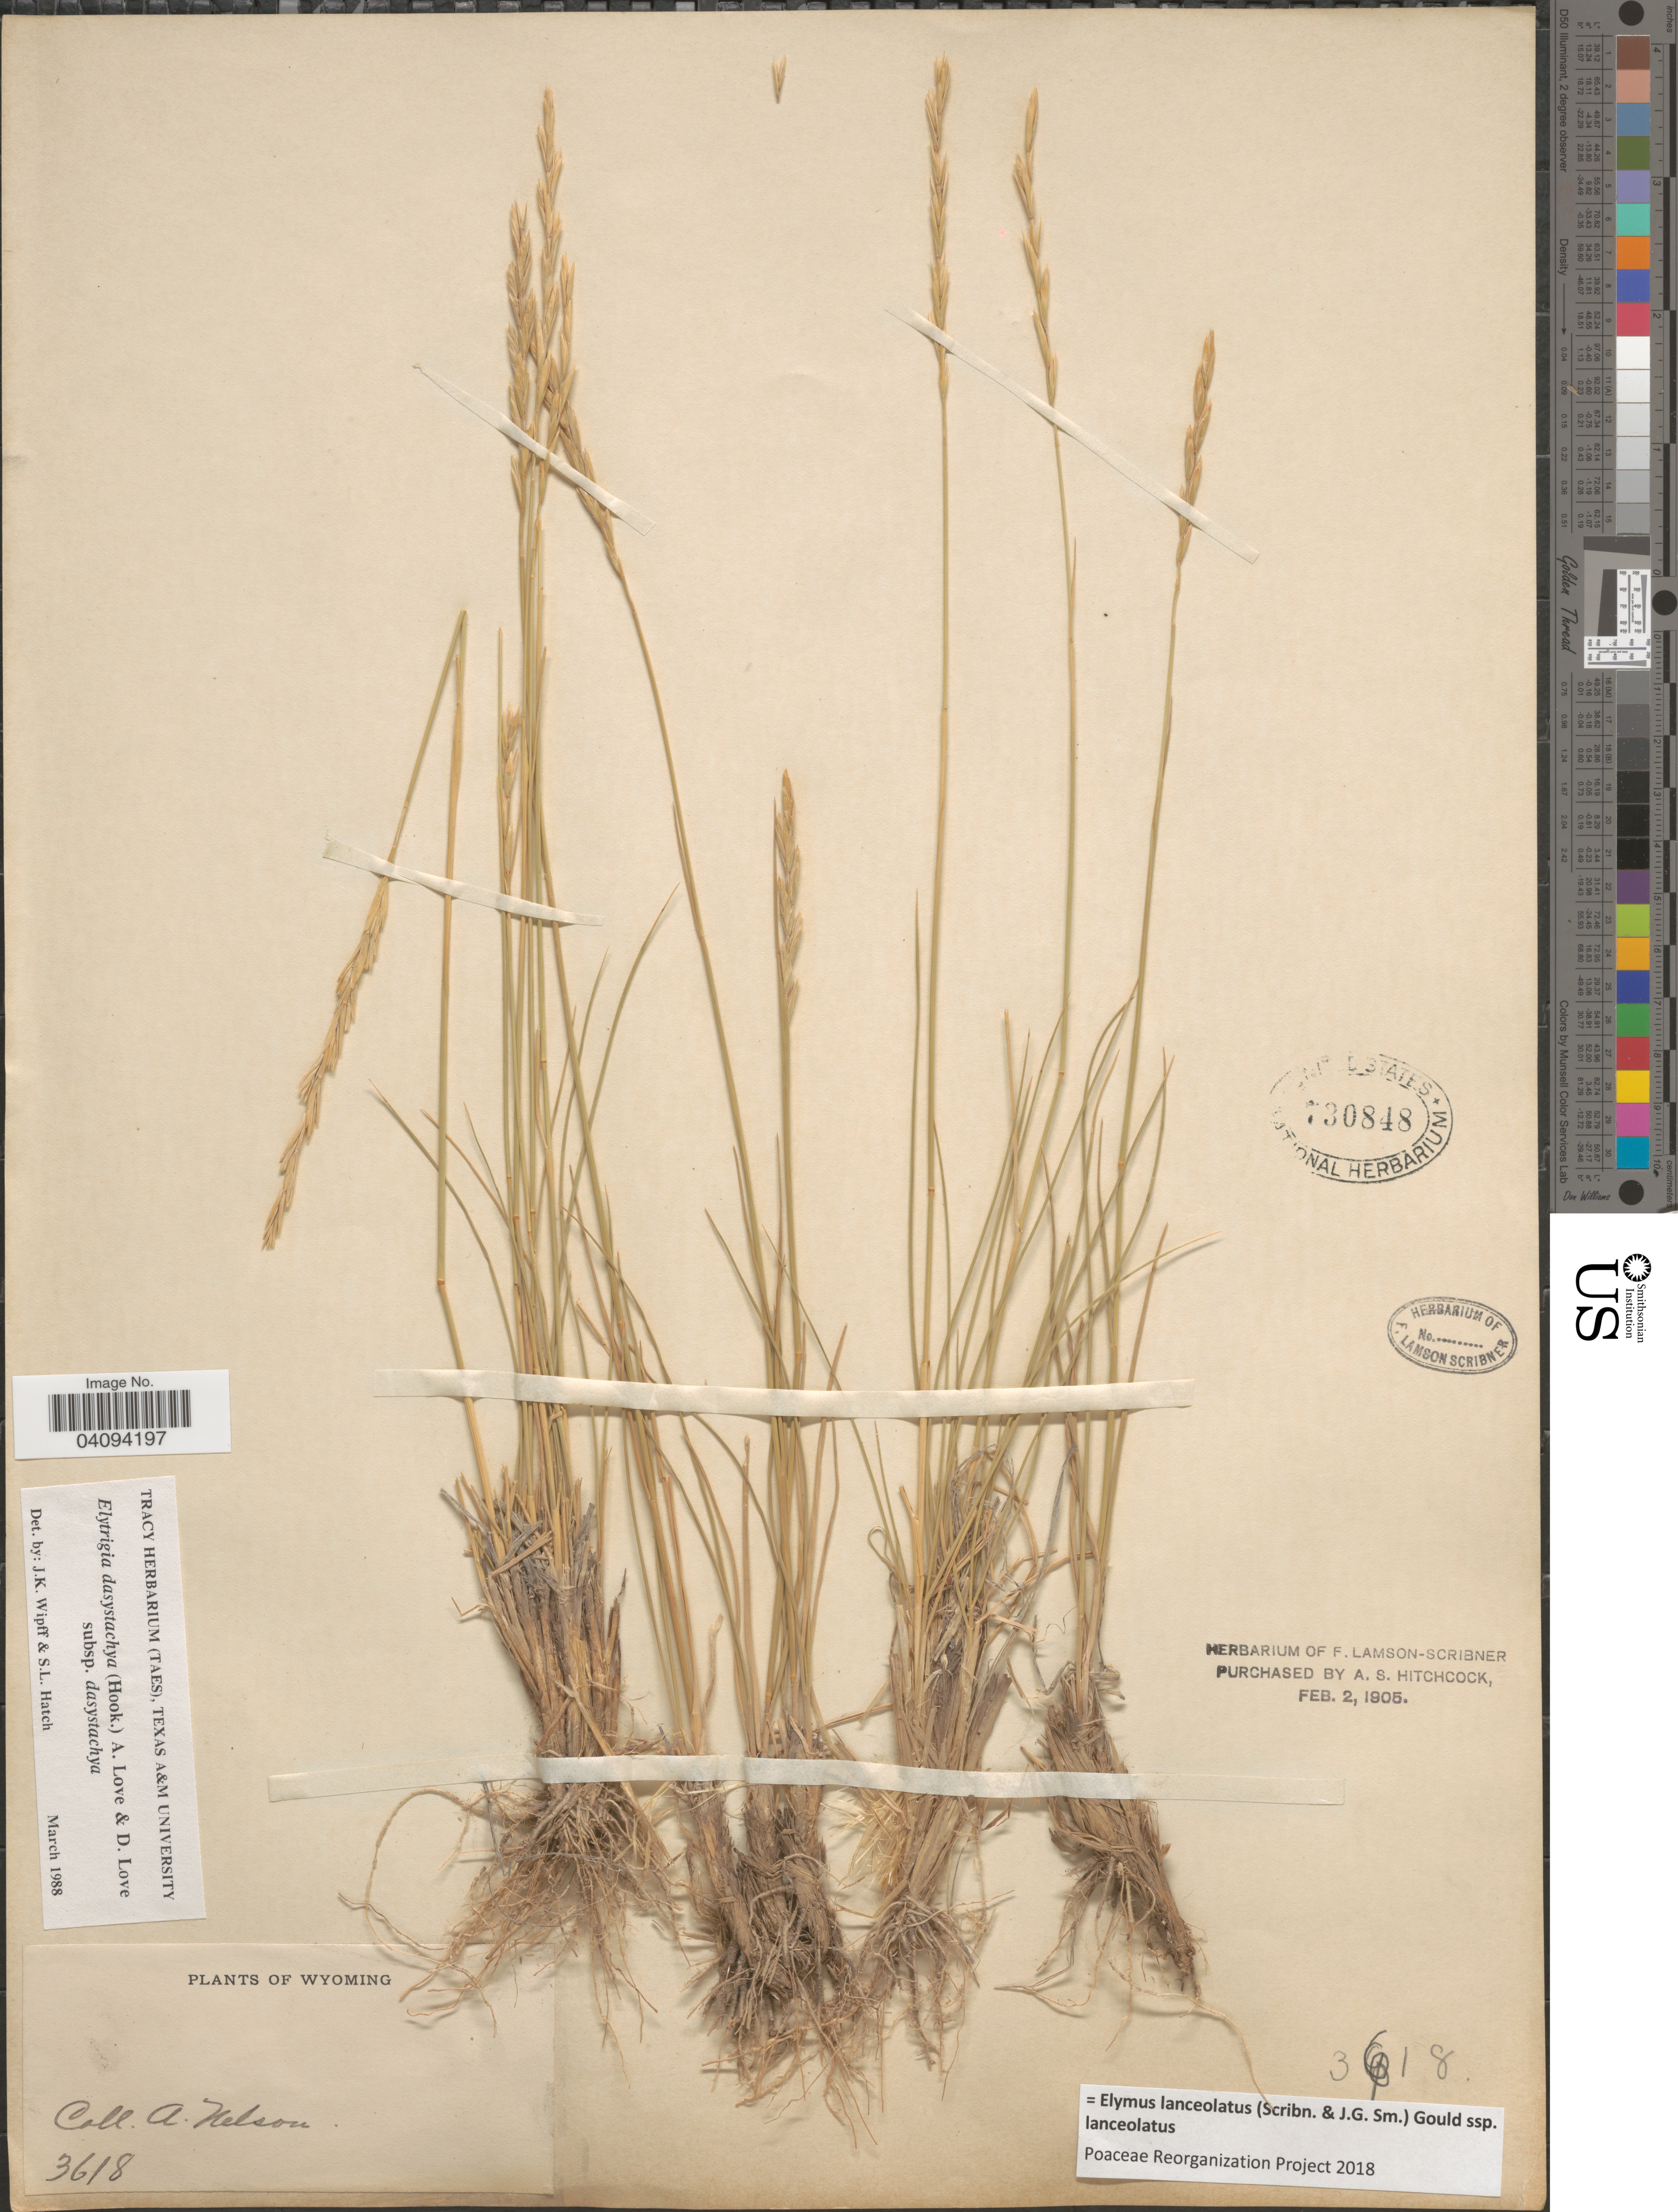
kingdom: Plantae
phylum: Tracheophyta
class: Liliopsida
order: Poales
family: Poaceae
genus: Elymus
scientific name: Elymus lanceolatus subsp. lanceolatus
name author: (Scribn. & J.G. Sm.) Gould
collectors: A. Nelson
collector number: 3618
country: United States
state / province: Wyoming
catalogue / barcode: US 730848